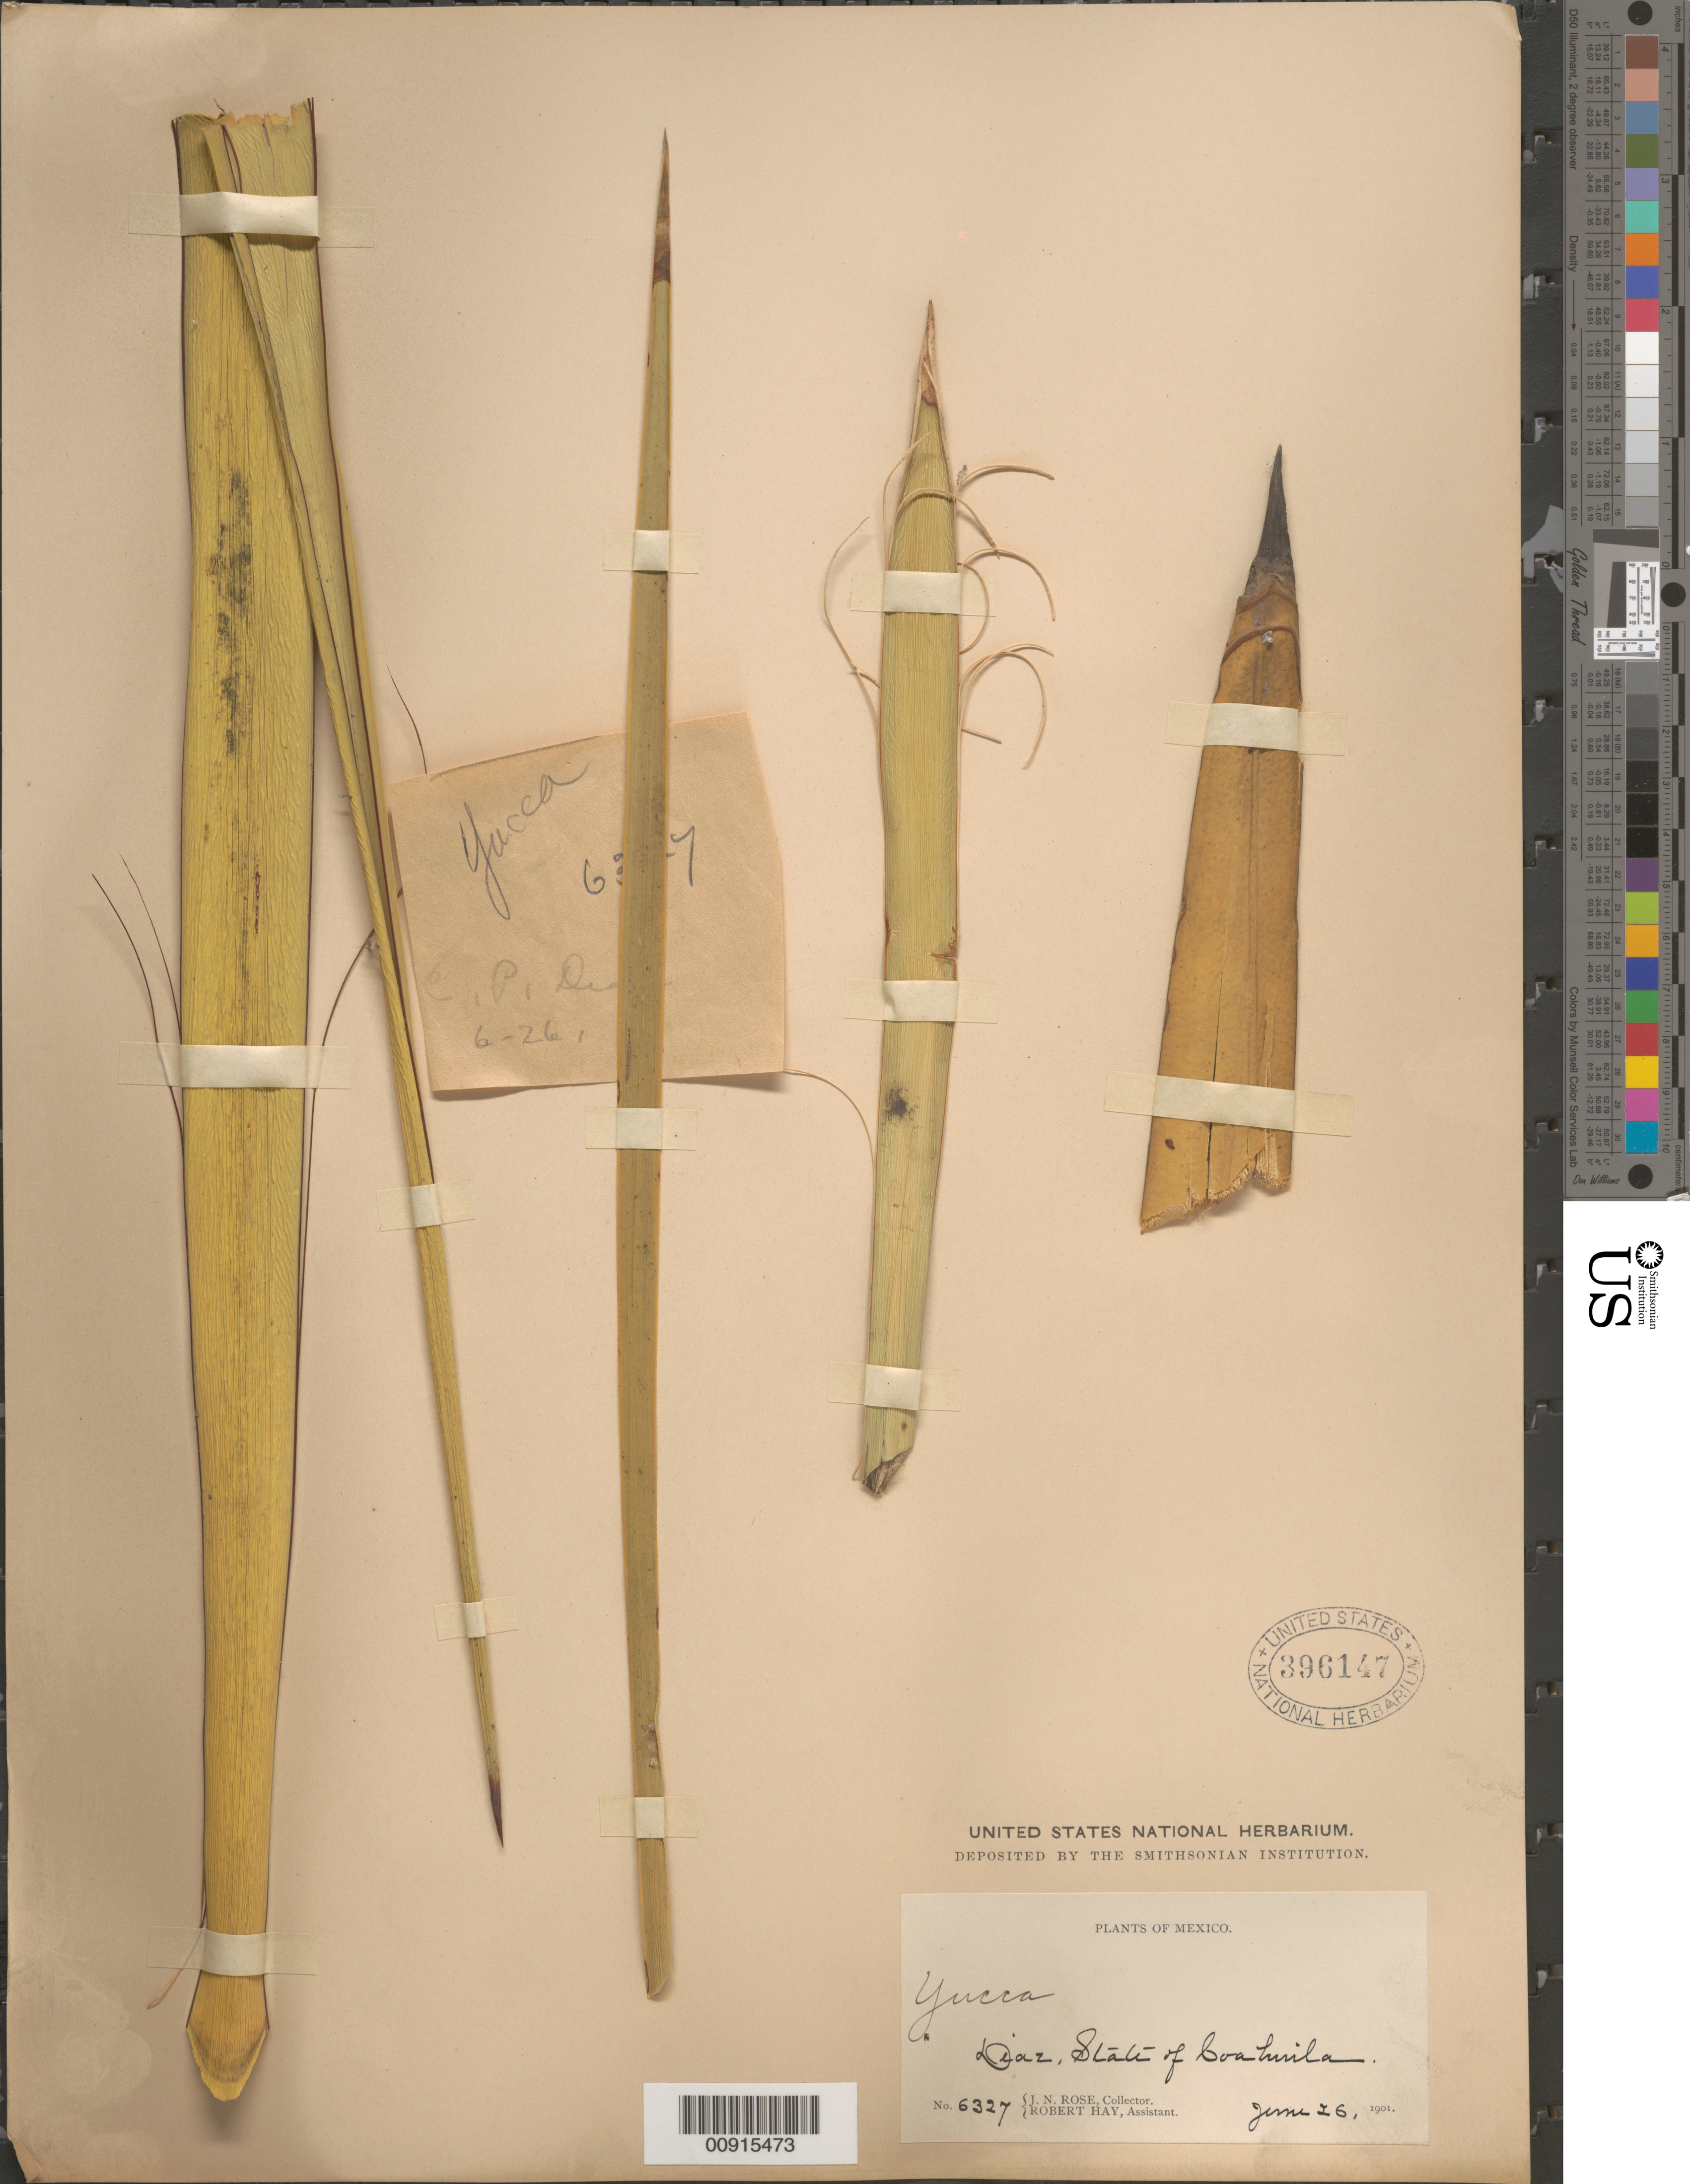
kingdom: Plantae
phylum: Tracheophyta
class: Liliopsida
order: Asparagales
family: Asparagaceae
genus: Yucca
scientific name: Yucca sp.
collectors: J. N. Rose & R. Hay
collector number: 6327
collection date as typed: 26 Jun 1901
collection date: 1901-06-26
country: Mexico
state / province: Coahuila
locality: Díaz, State of Coahuila.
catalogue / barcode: US 396147